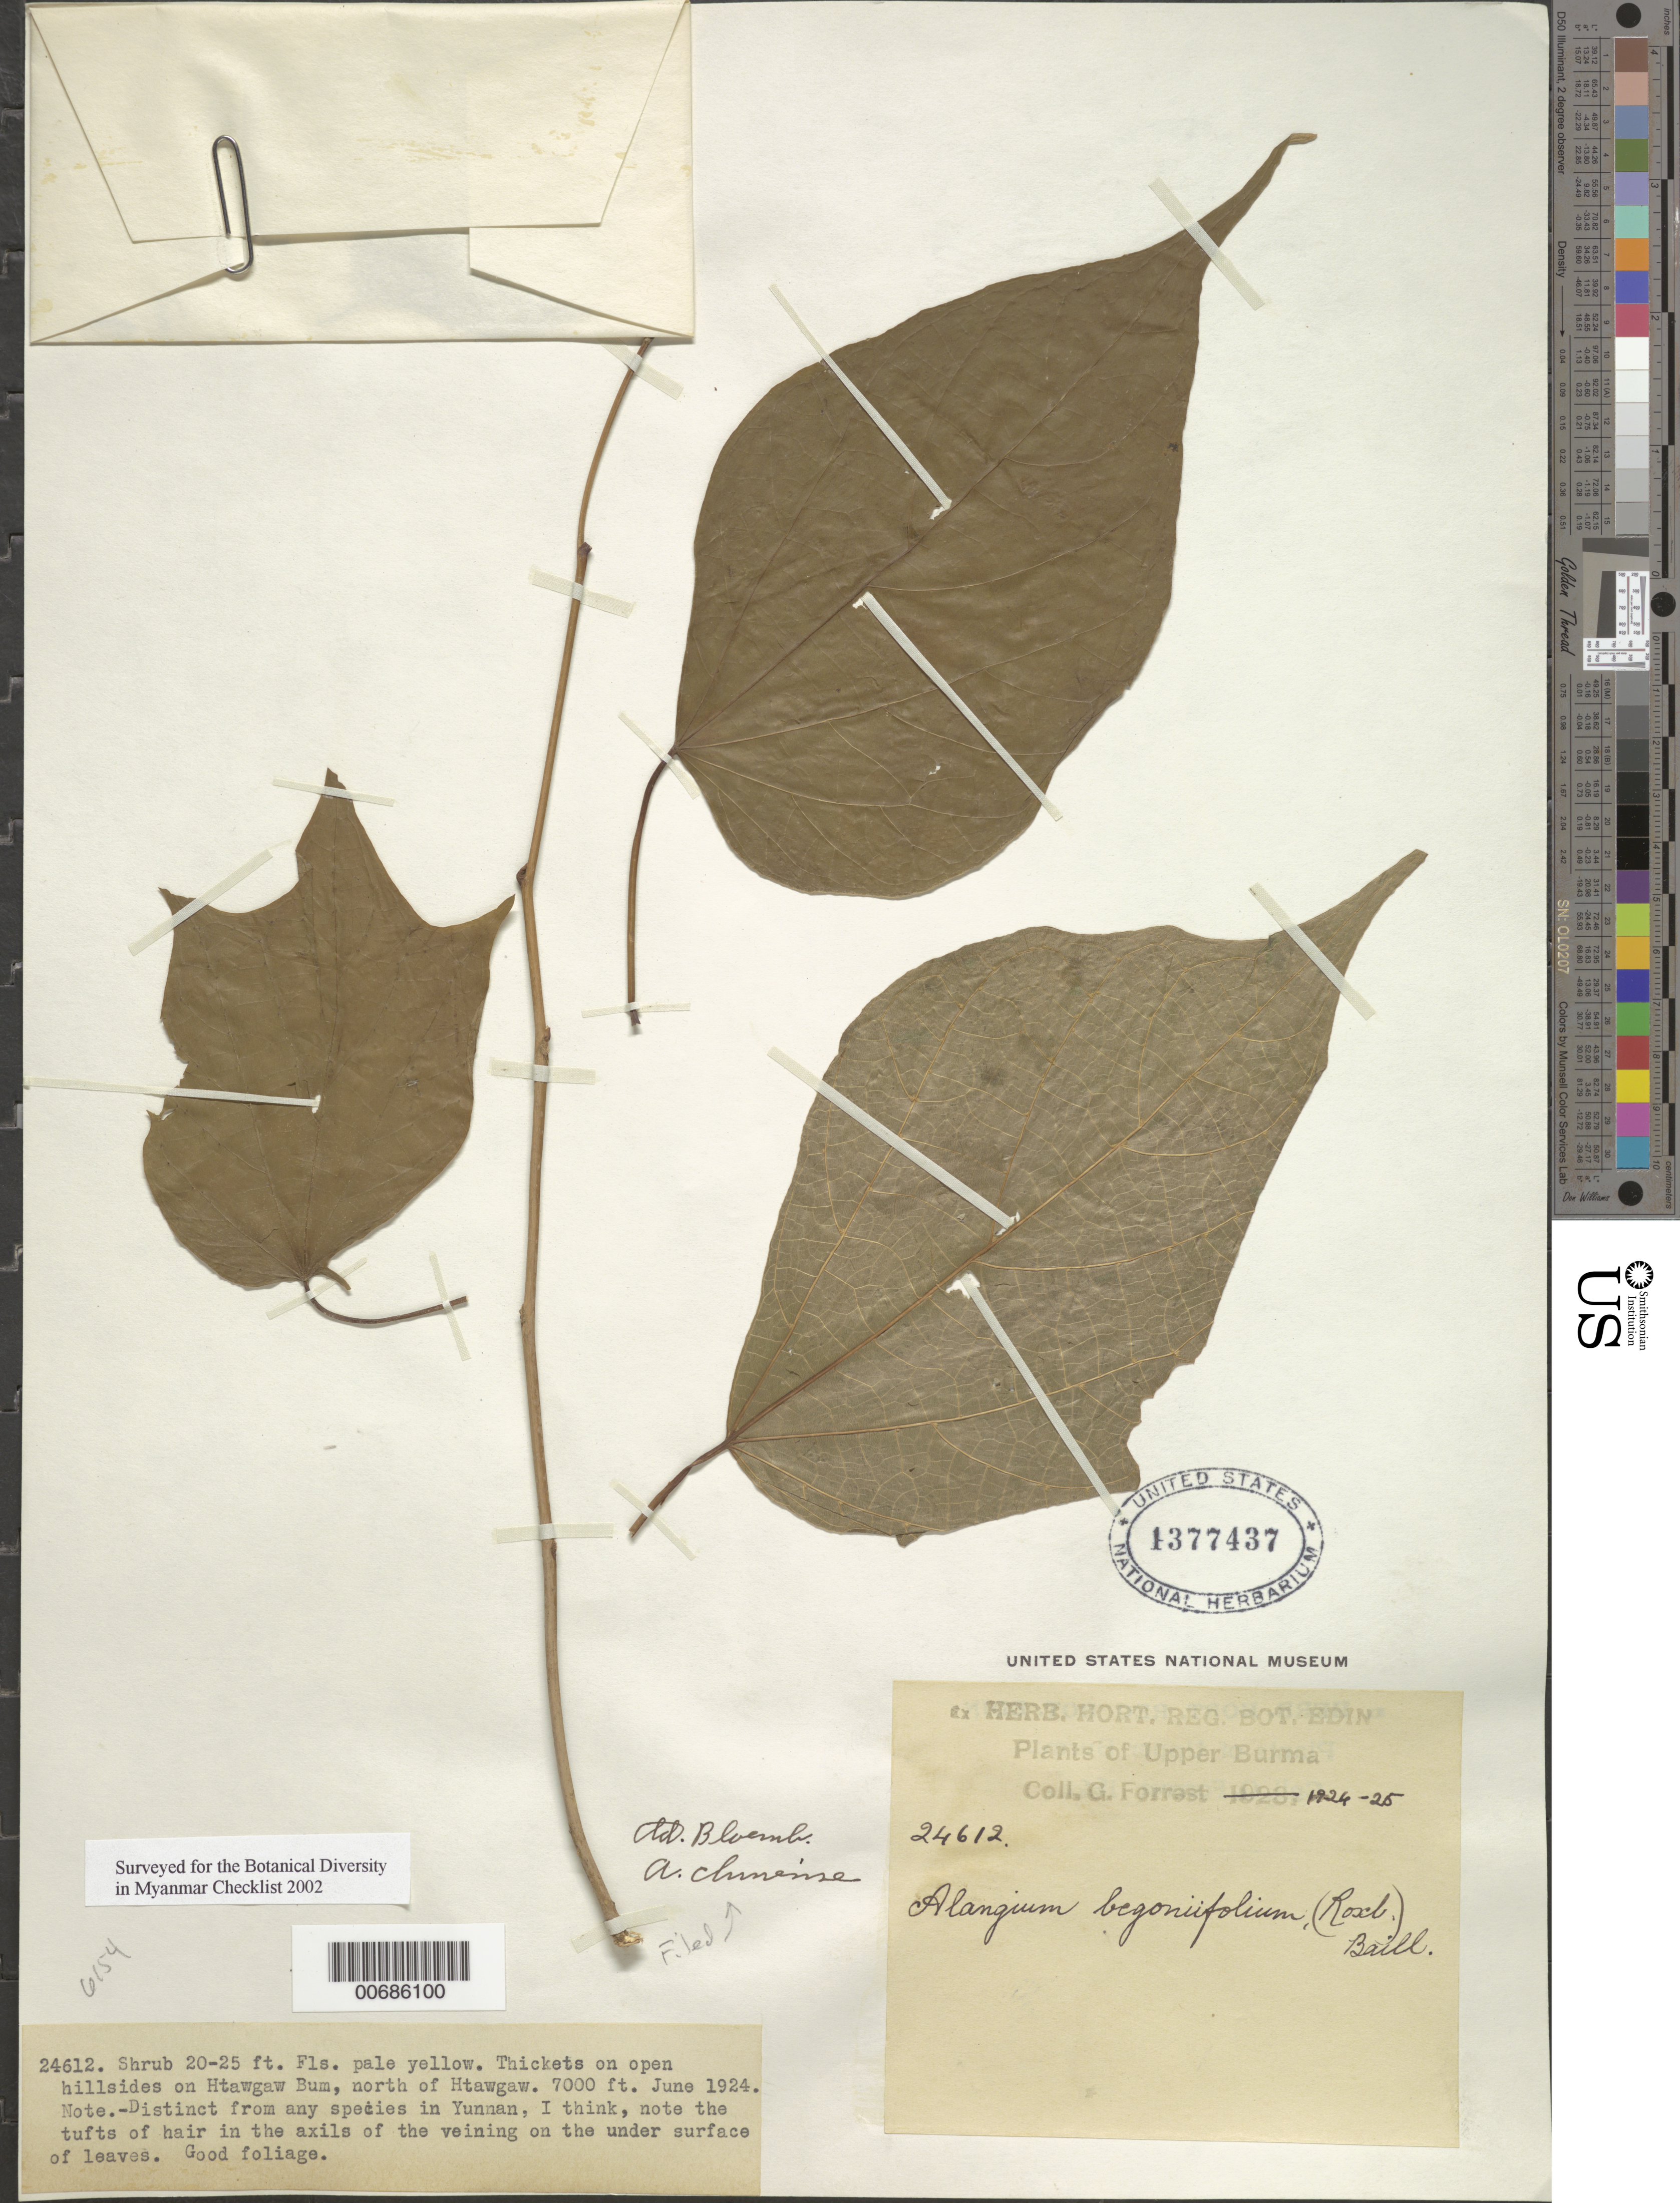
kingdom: Plantae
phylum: Tracheophyta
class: Magnoliopsida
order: Cornales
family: Cornaceae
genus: Alangium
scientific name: Alangium chinense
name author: (Harms) Rehder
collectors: G. Forrest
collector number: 24612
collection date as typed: Jun 1924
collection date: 1924-06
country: Myanmar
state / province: Kachin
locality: Htawgaw, N of, Htawgaw Bum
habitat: Thickets on open hillsides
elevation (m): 2134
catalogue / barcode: US 1377437